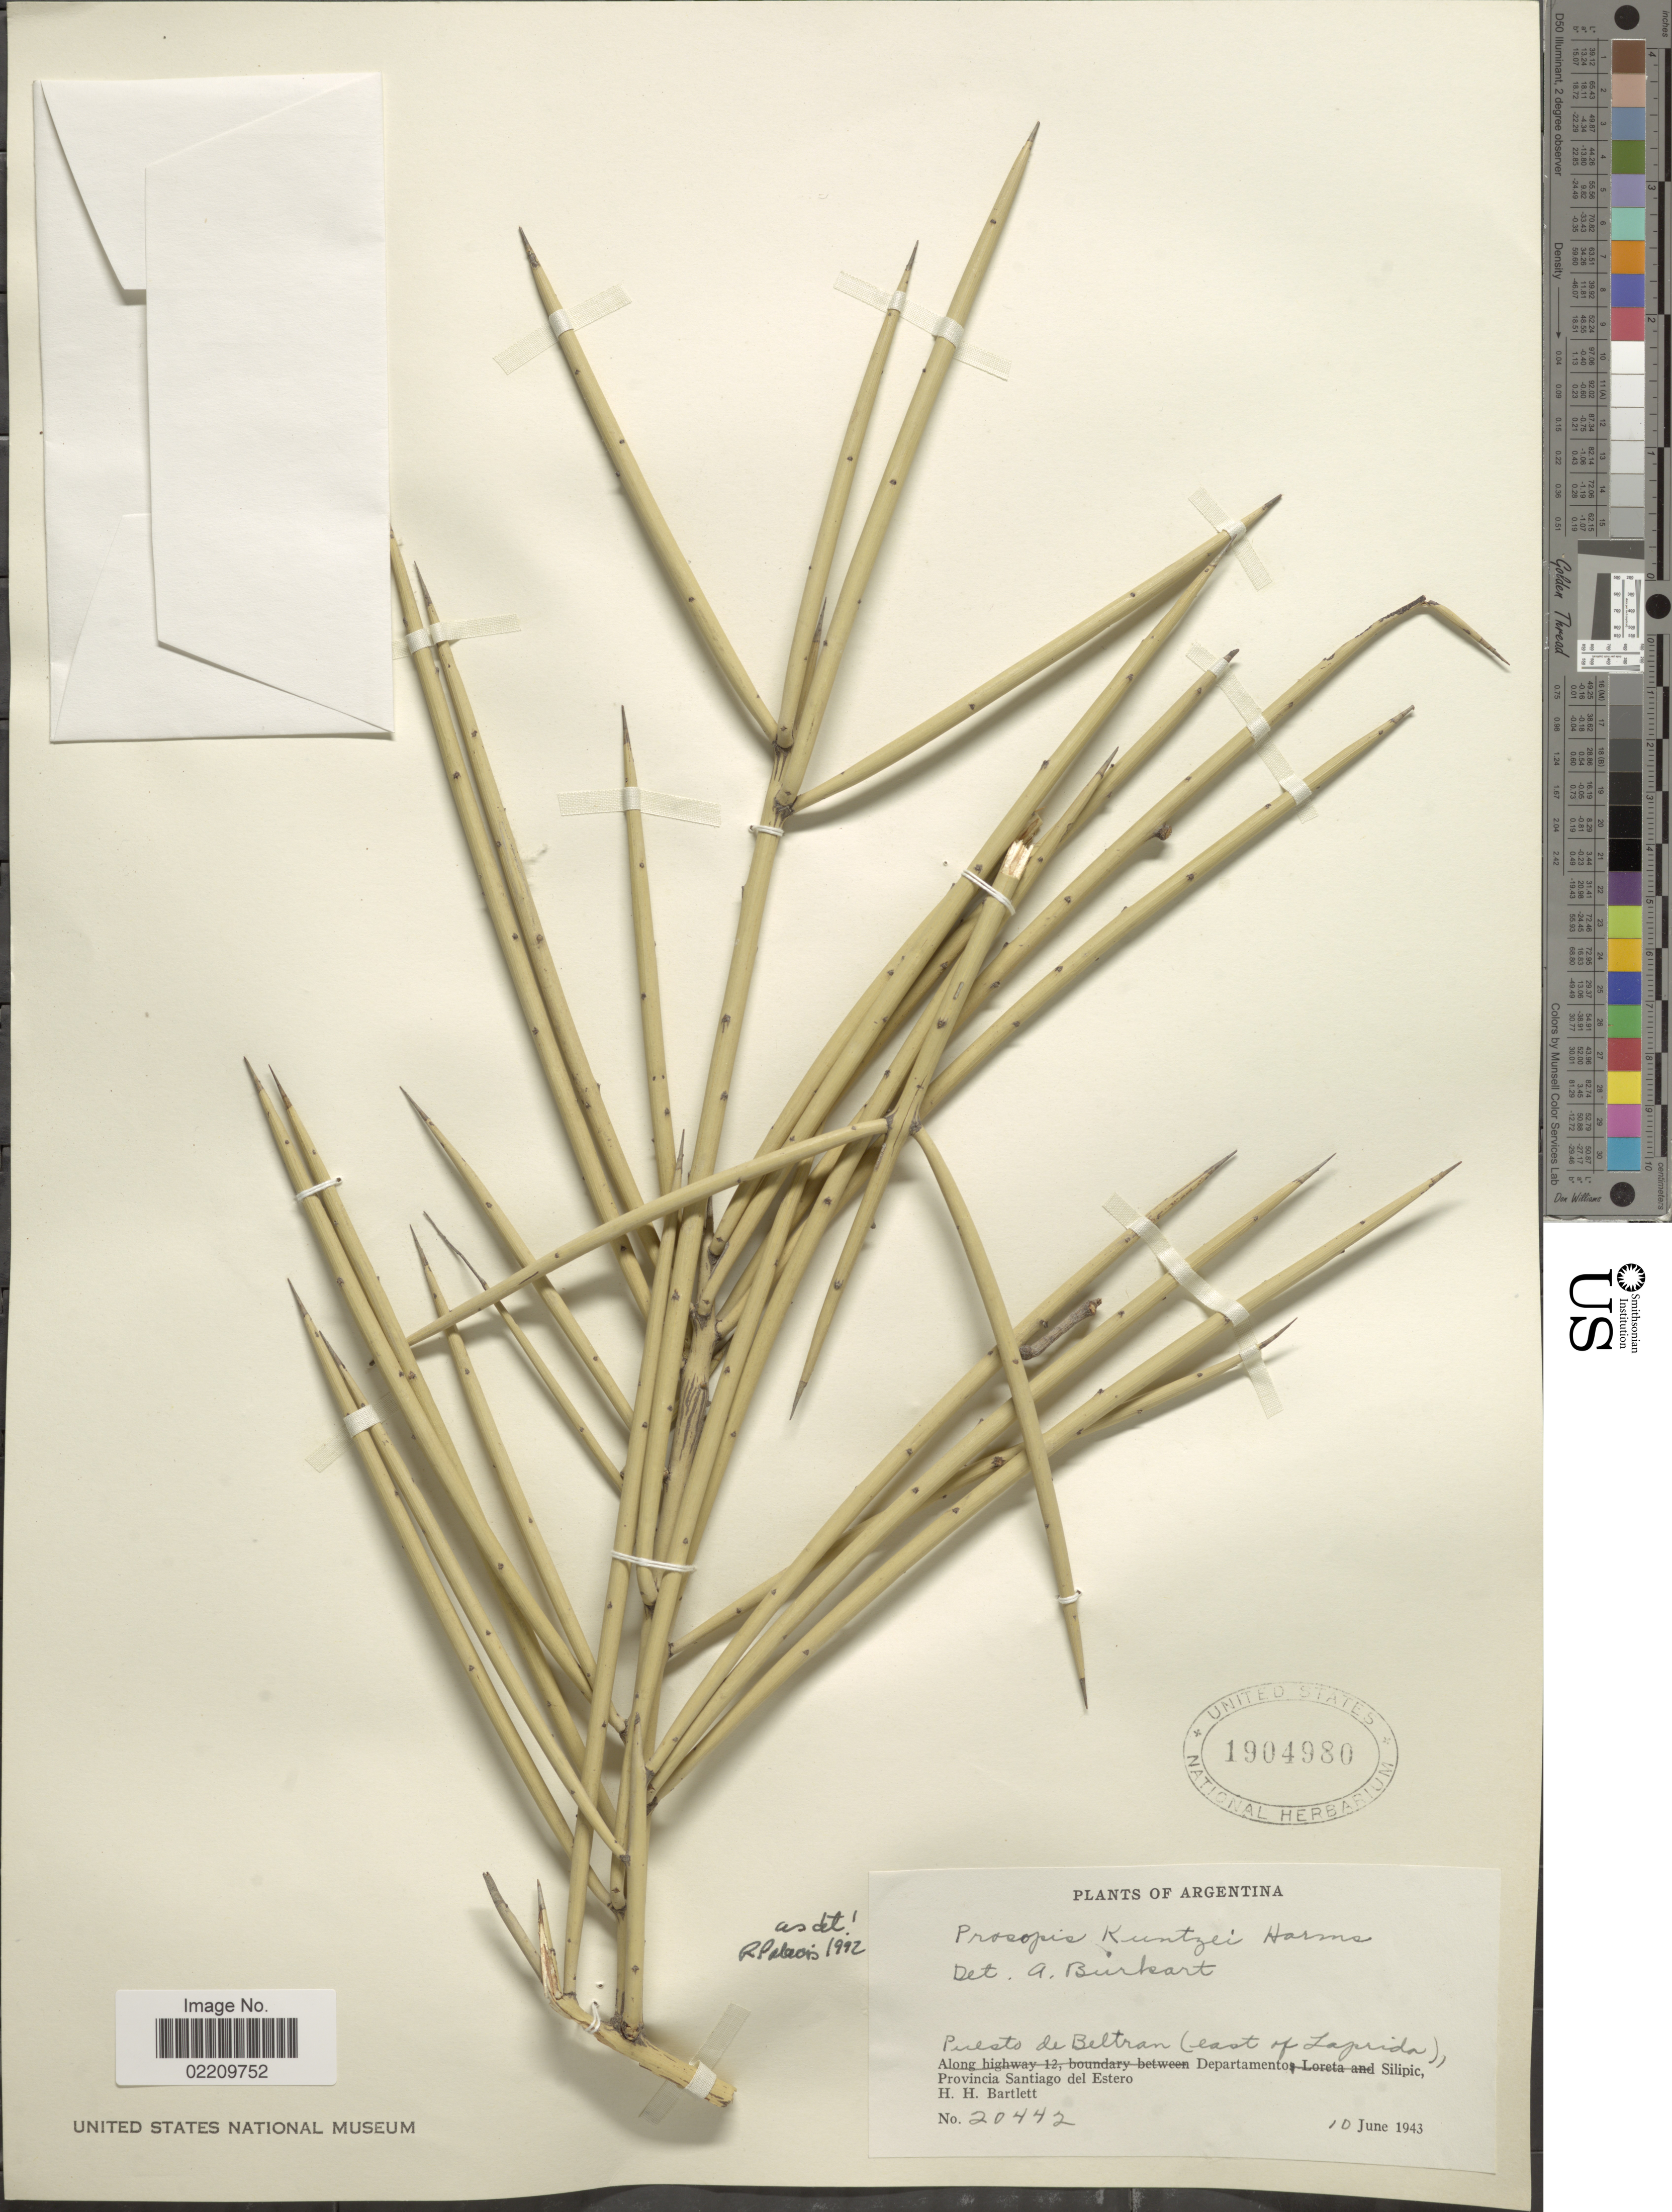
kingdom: Plantae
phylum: Tracheophyta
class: Magnoliopsida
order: Fabales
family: Fabaceae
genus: Neltuma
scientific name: Neltuma kuntzei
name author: (Harms ex Kuntze) C. E. Hughes & G.P. Lewis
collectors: H. H. Bartlett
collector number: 20442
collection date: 1943-06-10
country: Argentina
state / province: Santiago del Estero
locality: Puesto de Beltran (east of Laprida). Departamento Silipic, Provincia Santiago del Estero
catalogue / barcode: US 1904980